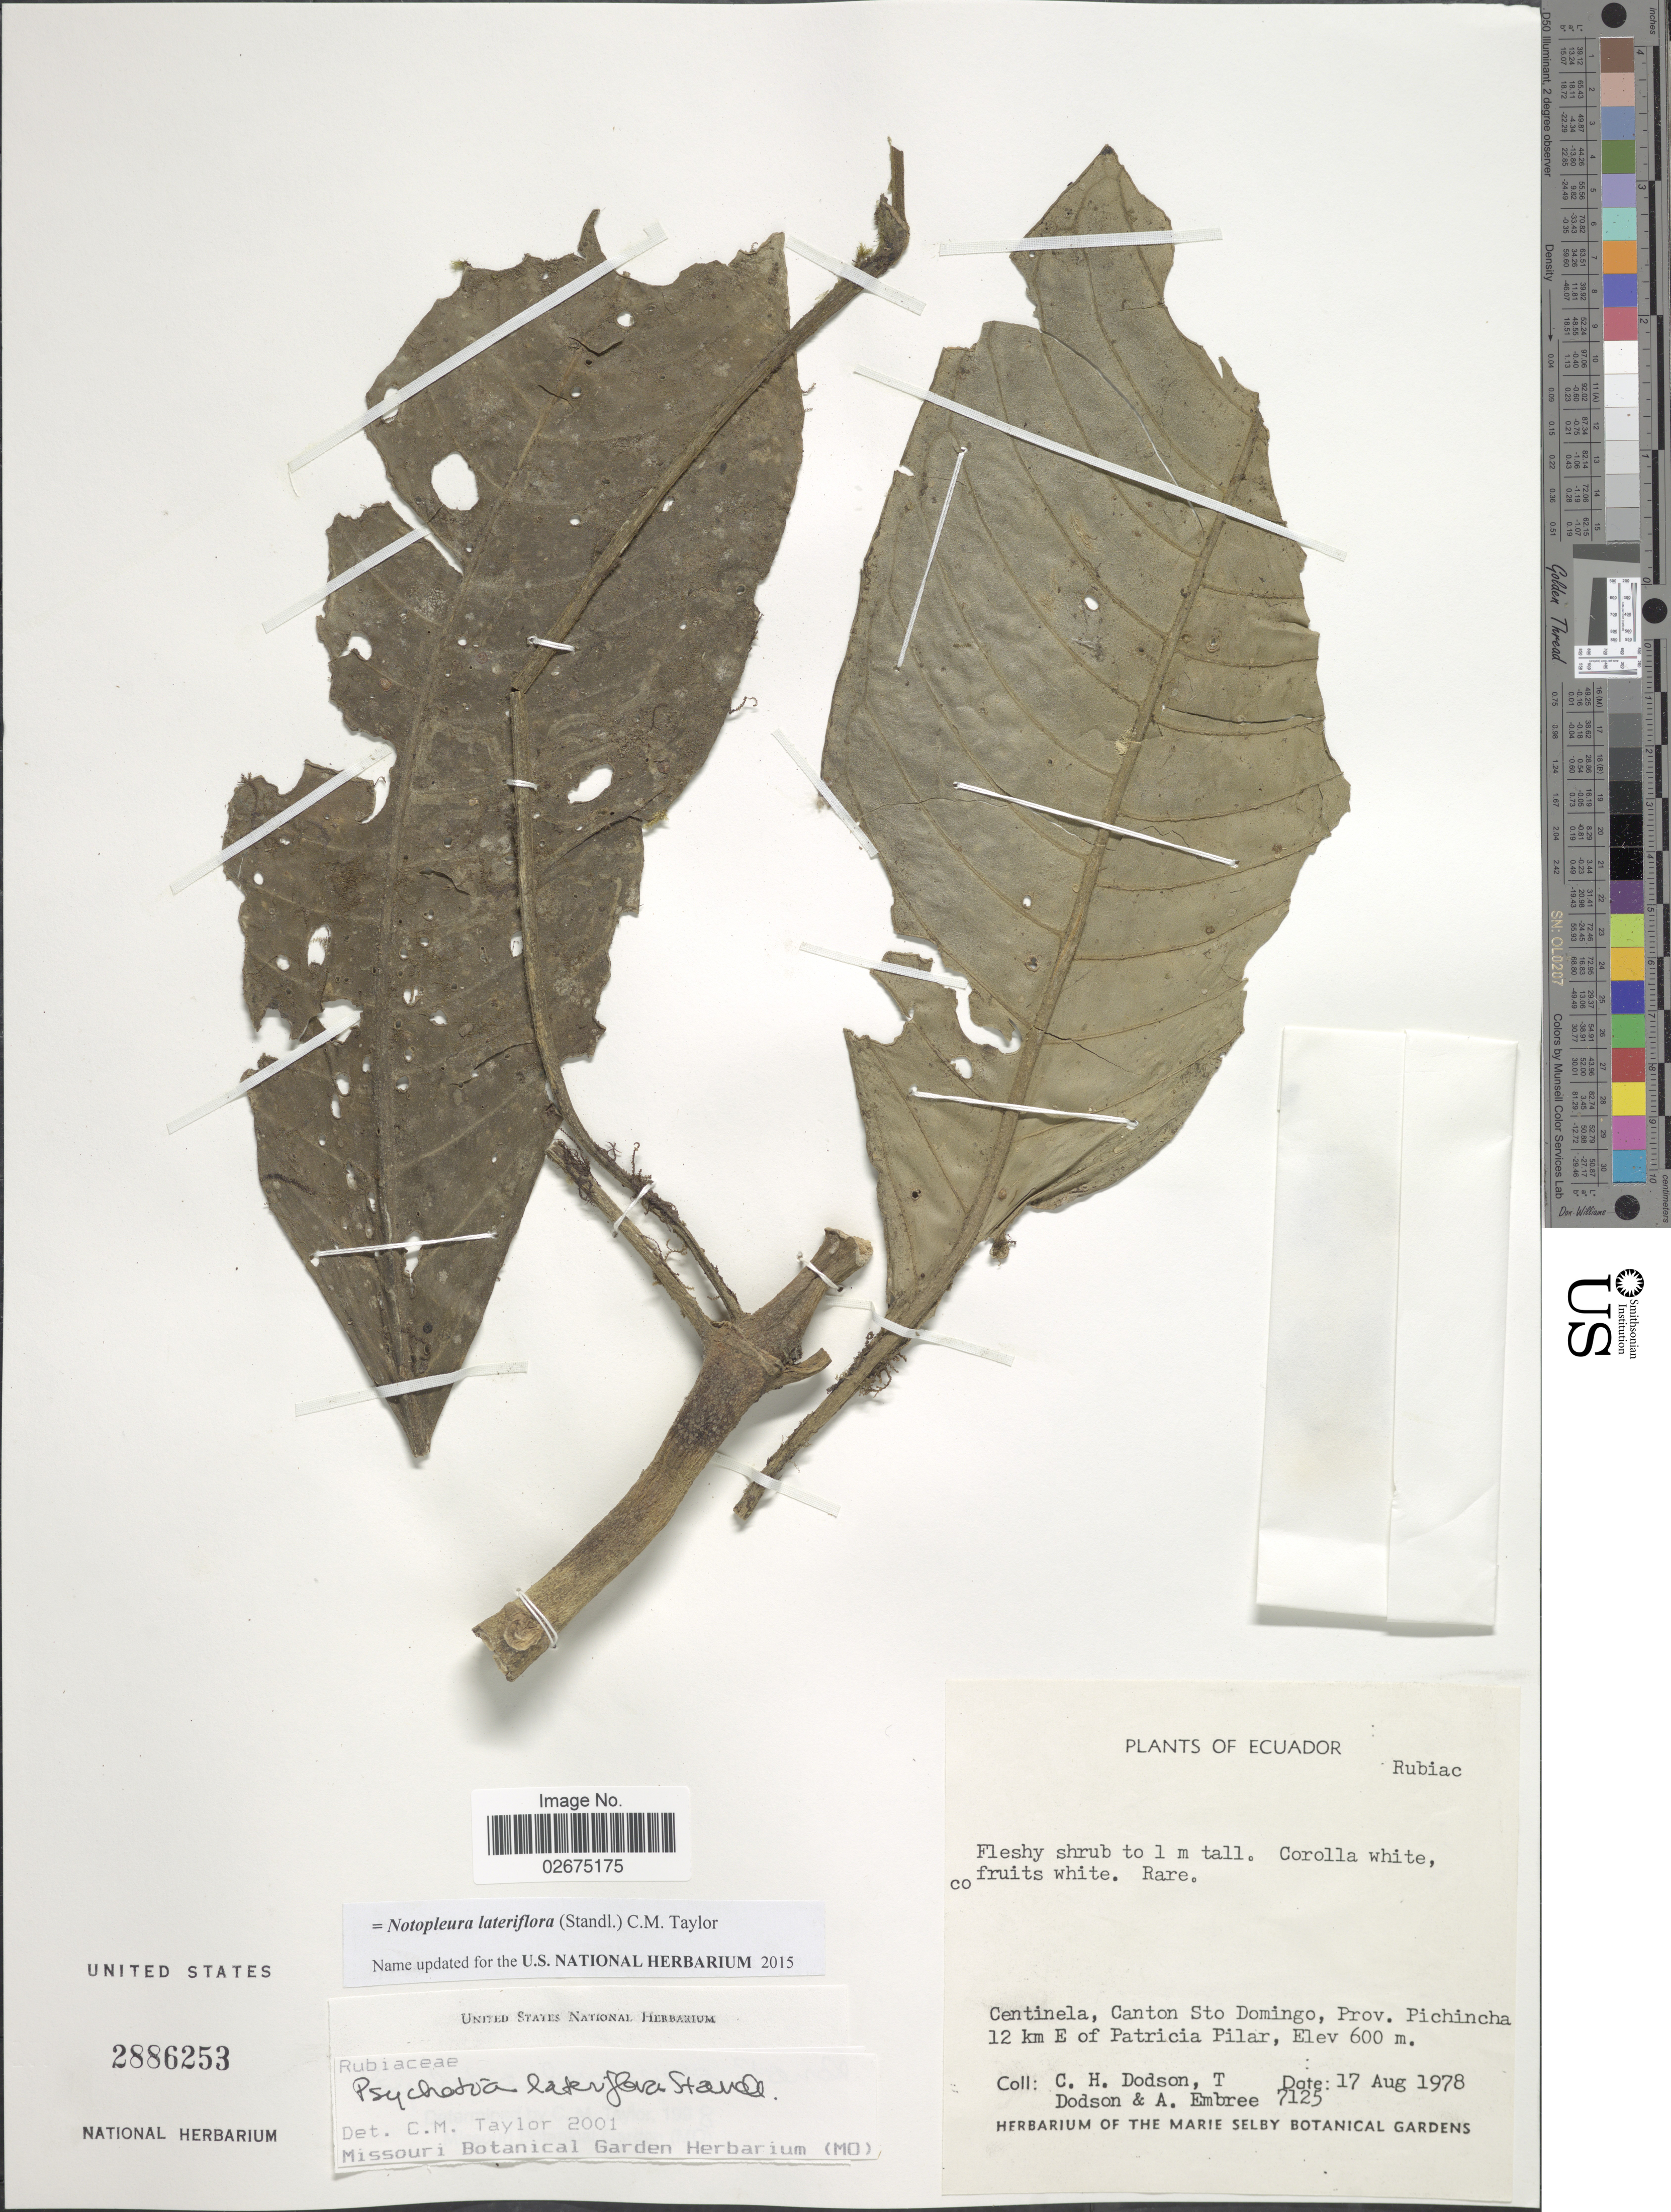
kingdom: Plantae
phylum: Tracheophyta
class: Magnoliopsida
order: Gentianales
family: Rubiaceae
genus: Notopleura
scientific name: Notopleura lateriflora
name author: (Standl.) C.M. Taylor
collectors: C. H. Dodson, T. A. Dodson & A. Embree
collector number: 7125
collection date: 1978-08-17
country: Ecuador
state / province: Pichincha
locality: Centinela, Canton Sto Domingo, 12 km E of Patricia Pilar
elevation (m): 600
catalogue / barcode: US 2886253